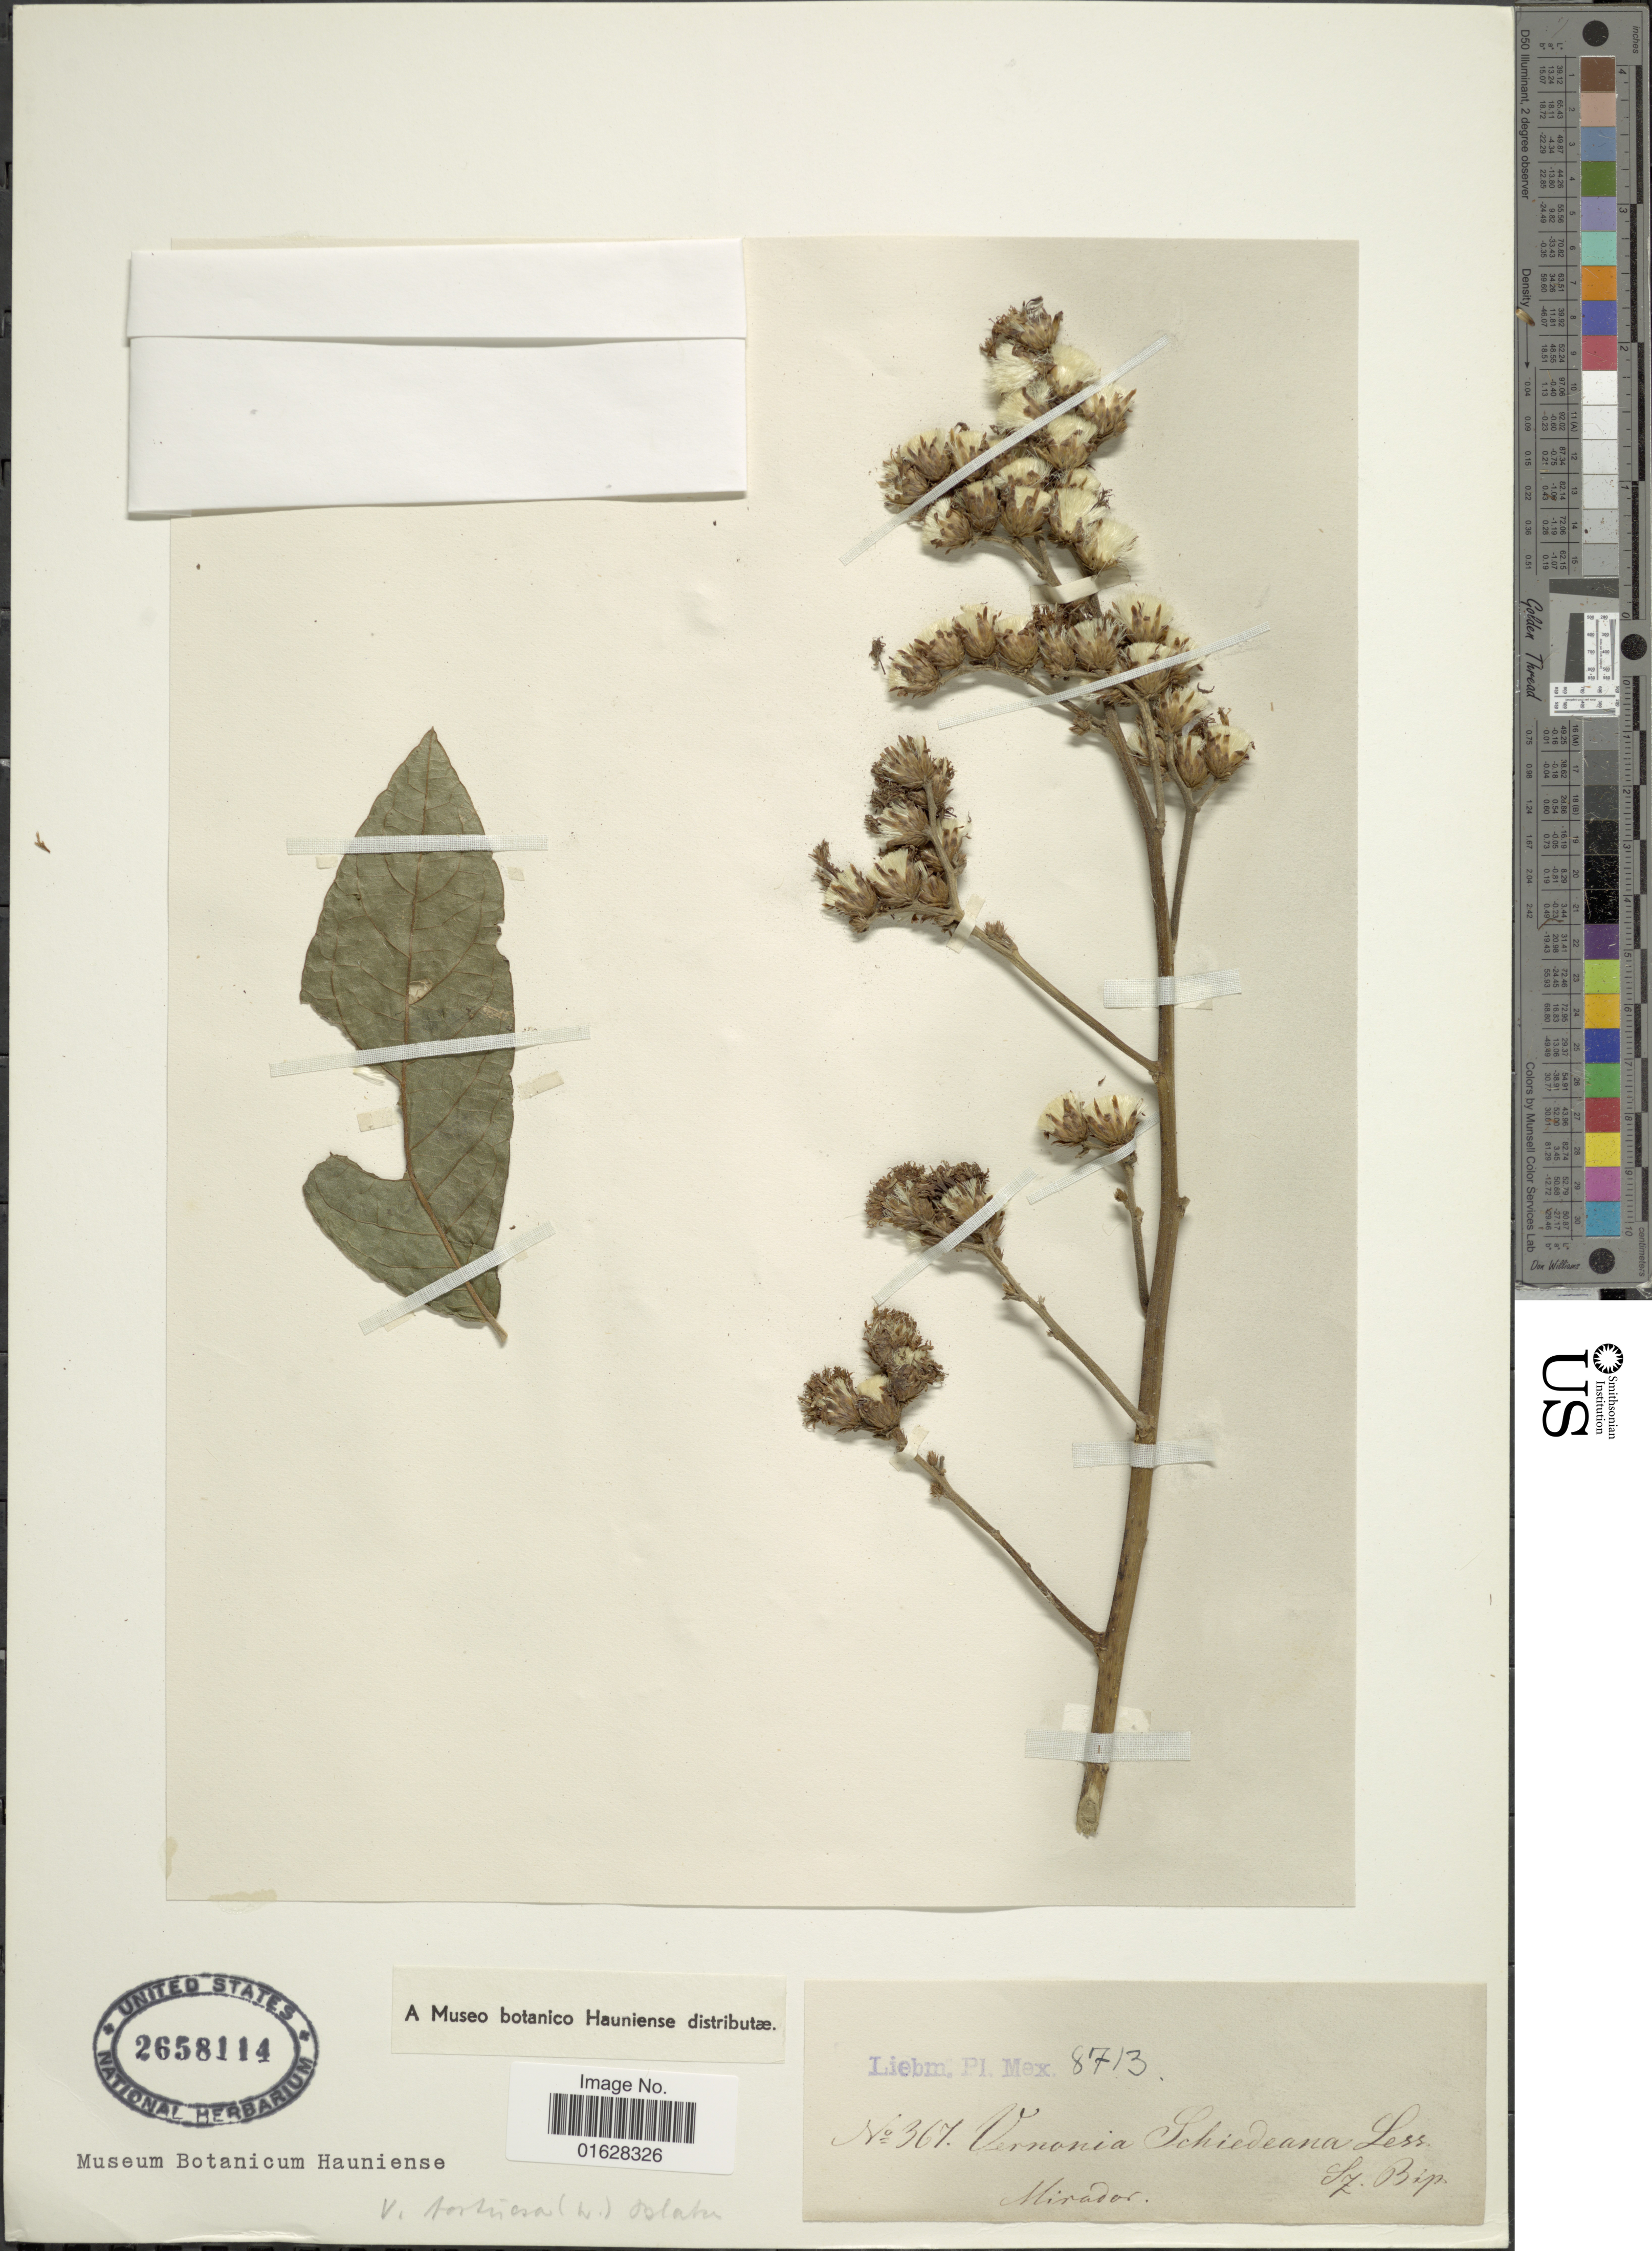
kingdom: Plantae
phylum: Tracheophyta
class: Magnoliopsida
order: Asterales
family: Asteraceae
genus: Lepidaploa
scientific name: Lepidaploa tortuosa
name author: (L.) H. Rob.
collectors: F. M. Liebmann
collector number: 367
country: Mexico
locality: Mex, Mirador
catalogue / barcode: US 2658114